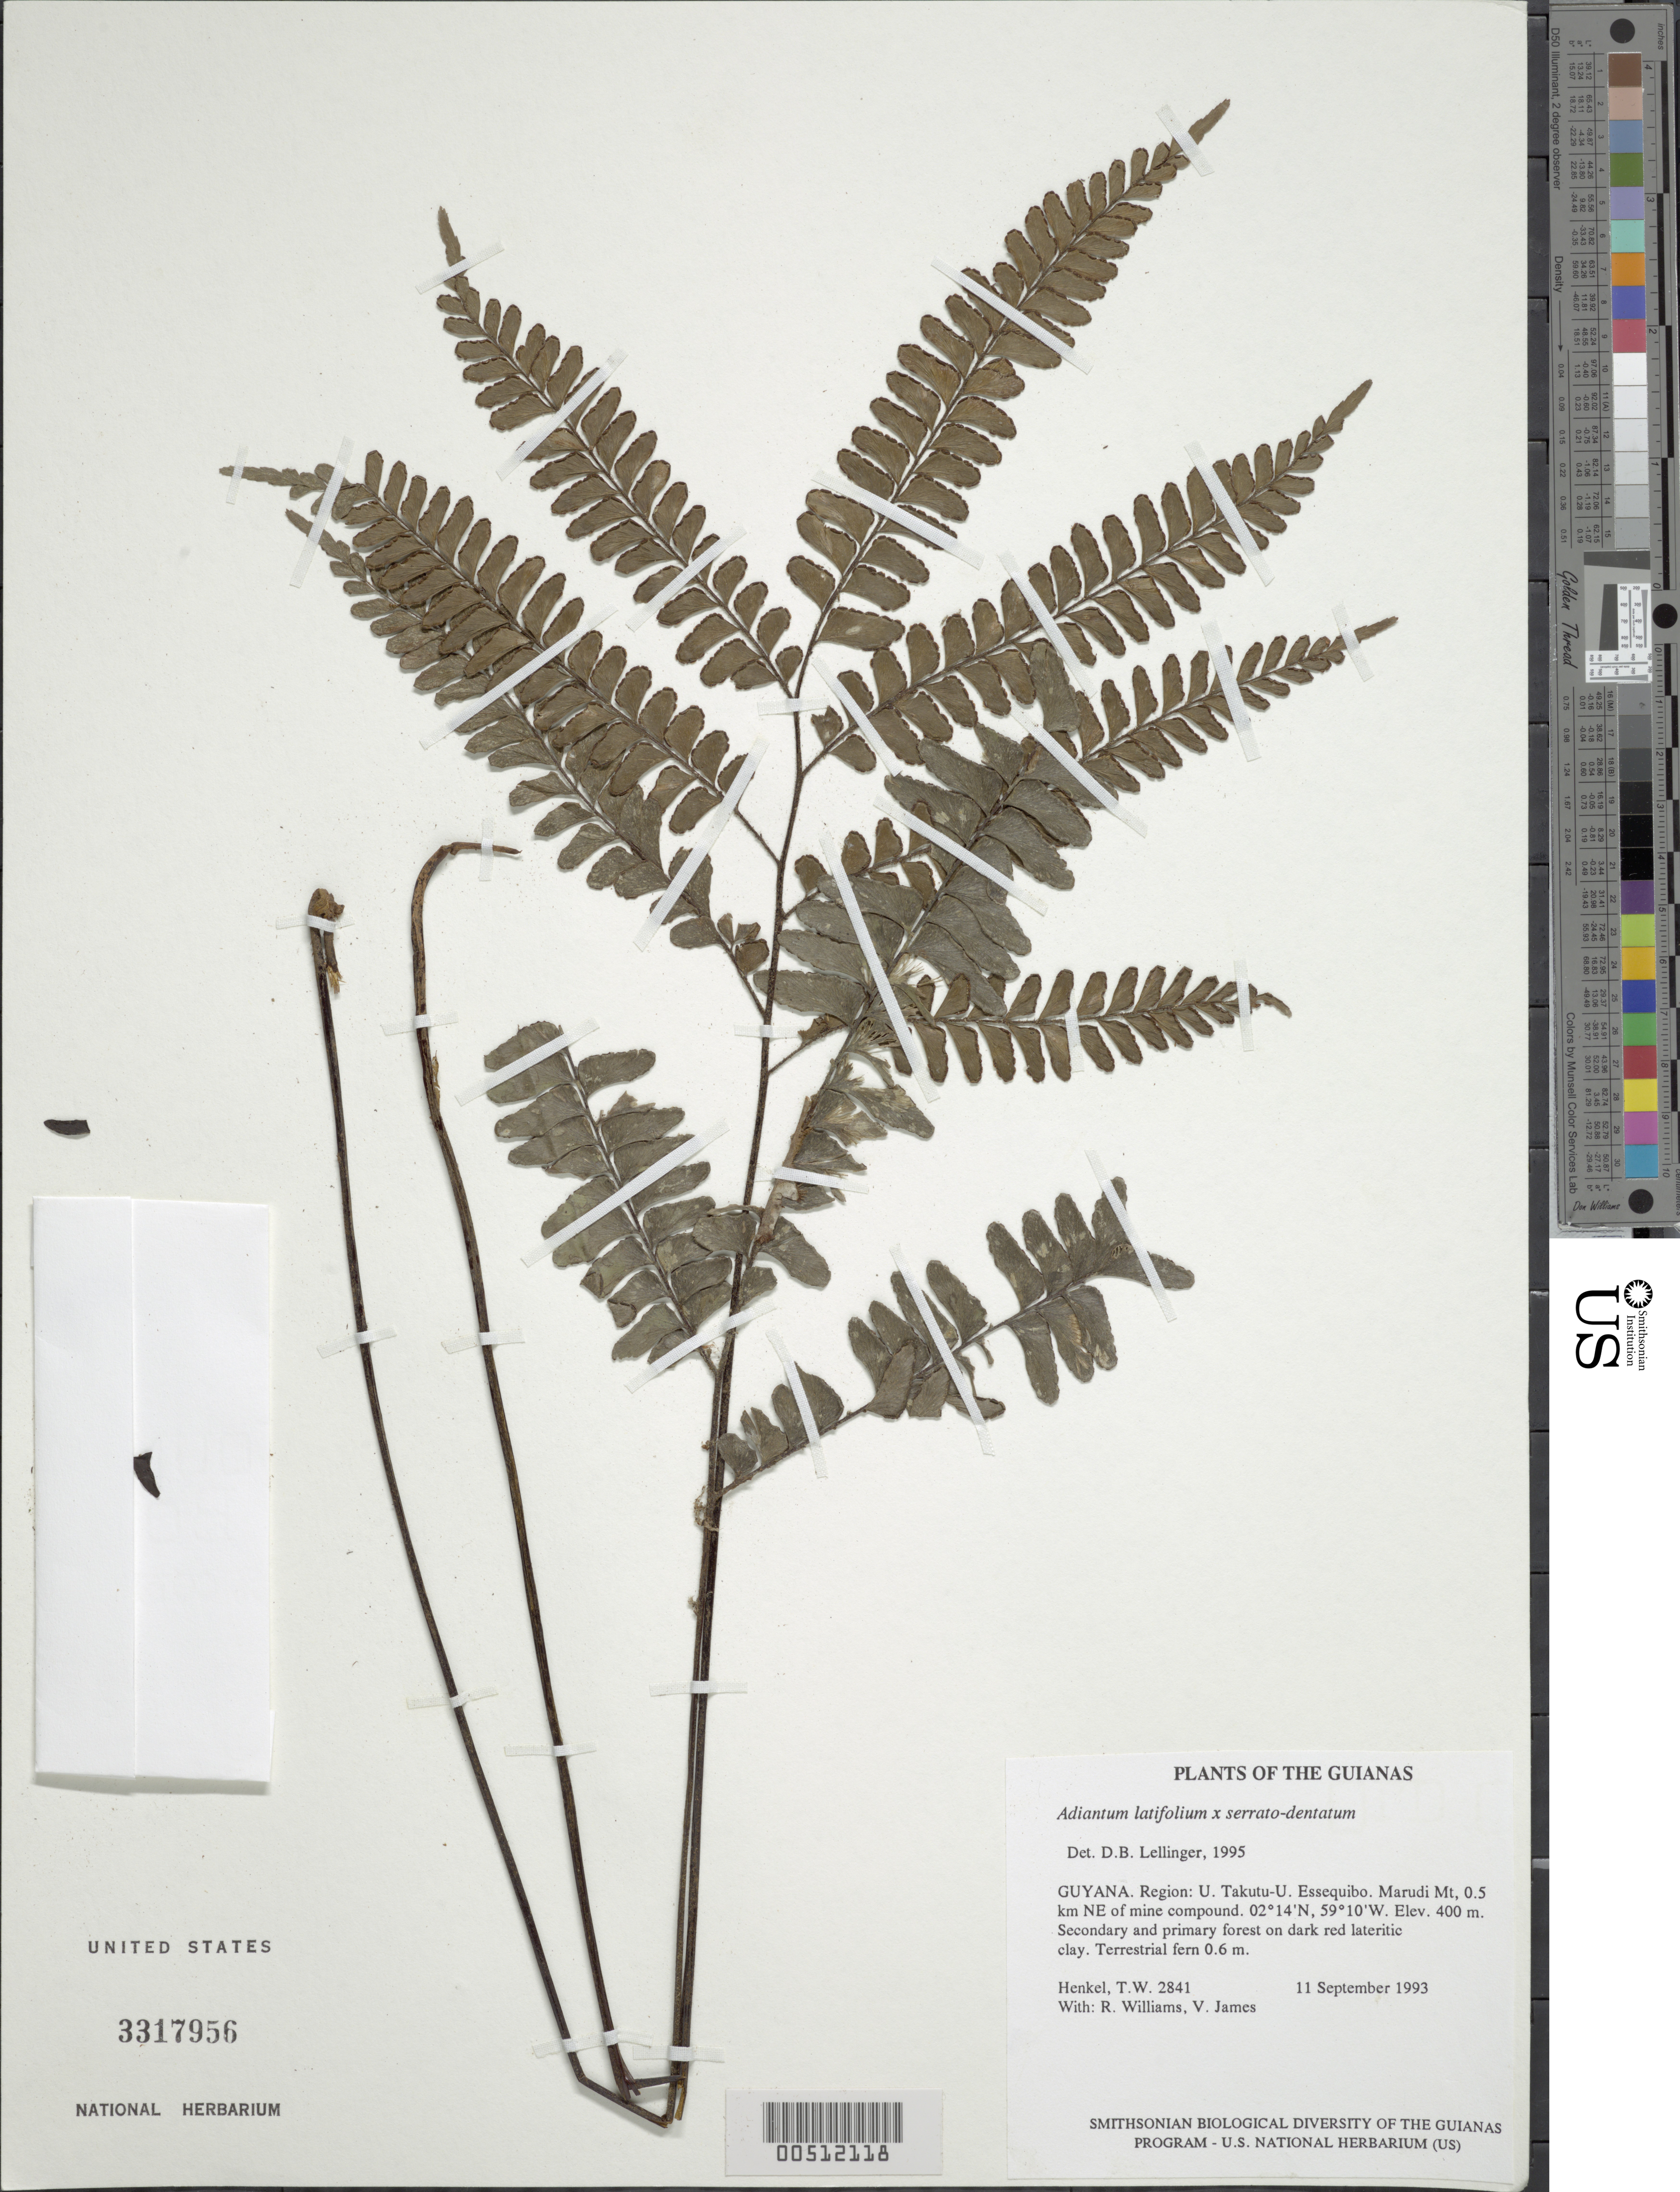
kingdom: Plantae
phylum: Tracheophyta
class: Polypodiopsida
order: Polypodiales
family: Pteridaceae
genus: Adiantum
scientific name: Adiantum latifolium x A. serratodentatum Humb. & Bonpl. ex Willd.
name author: Lam.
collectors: T. Henkel, R. Williams & V. James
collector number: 2841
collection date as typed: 11 September 1993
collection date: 1993-09-11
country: Guyana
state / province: U. Takutu-U. Essequibo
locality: Marudi Mt, 0.5 km NE of mine compound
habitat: Secondary and primary forest on dark red lateritic clay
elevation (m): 400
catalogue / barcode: US 3317956